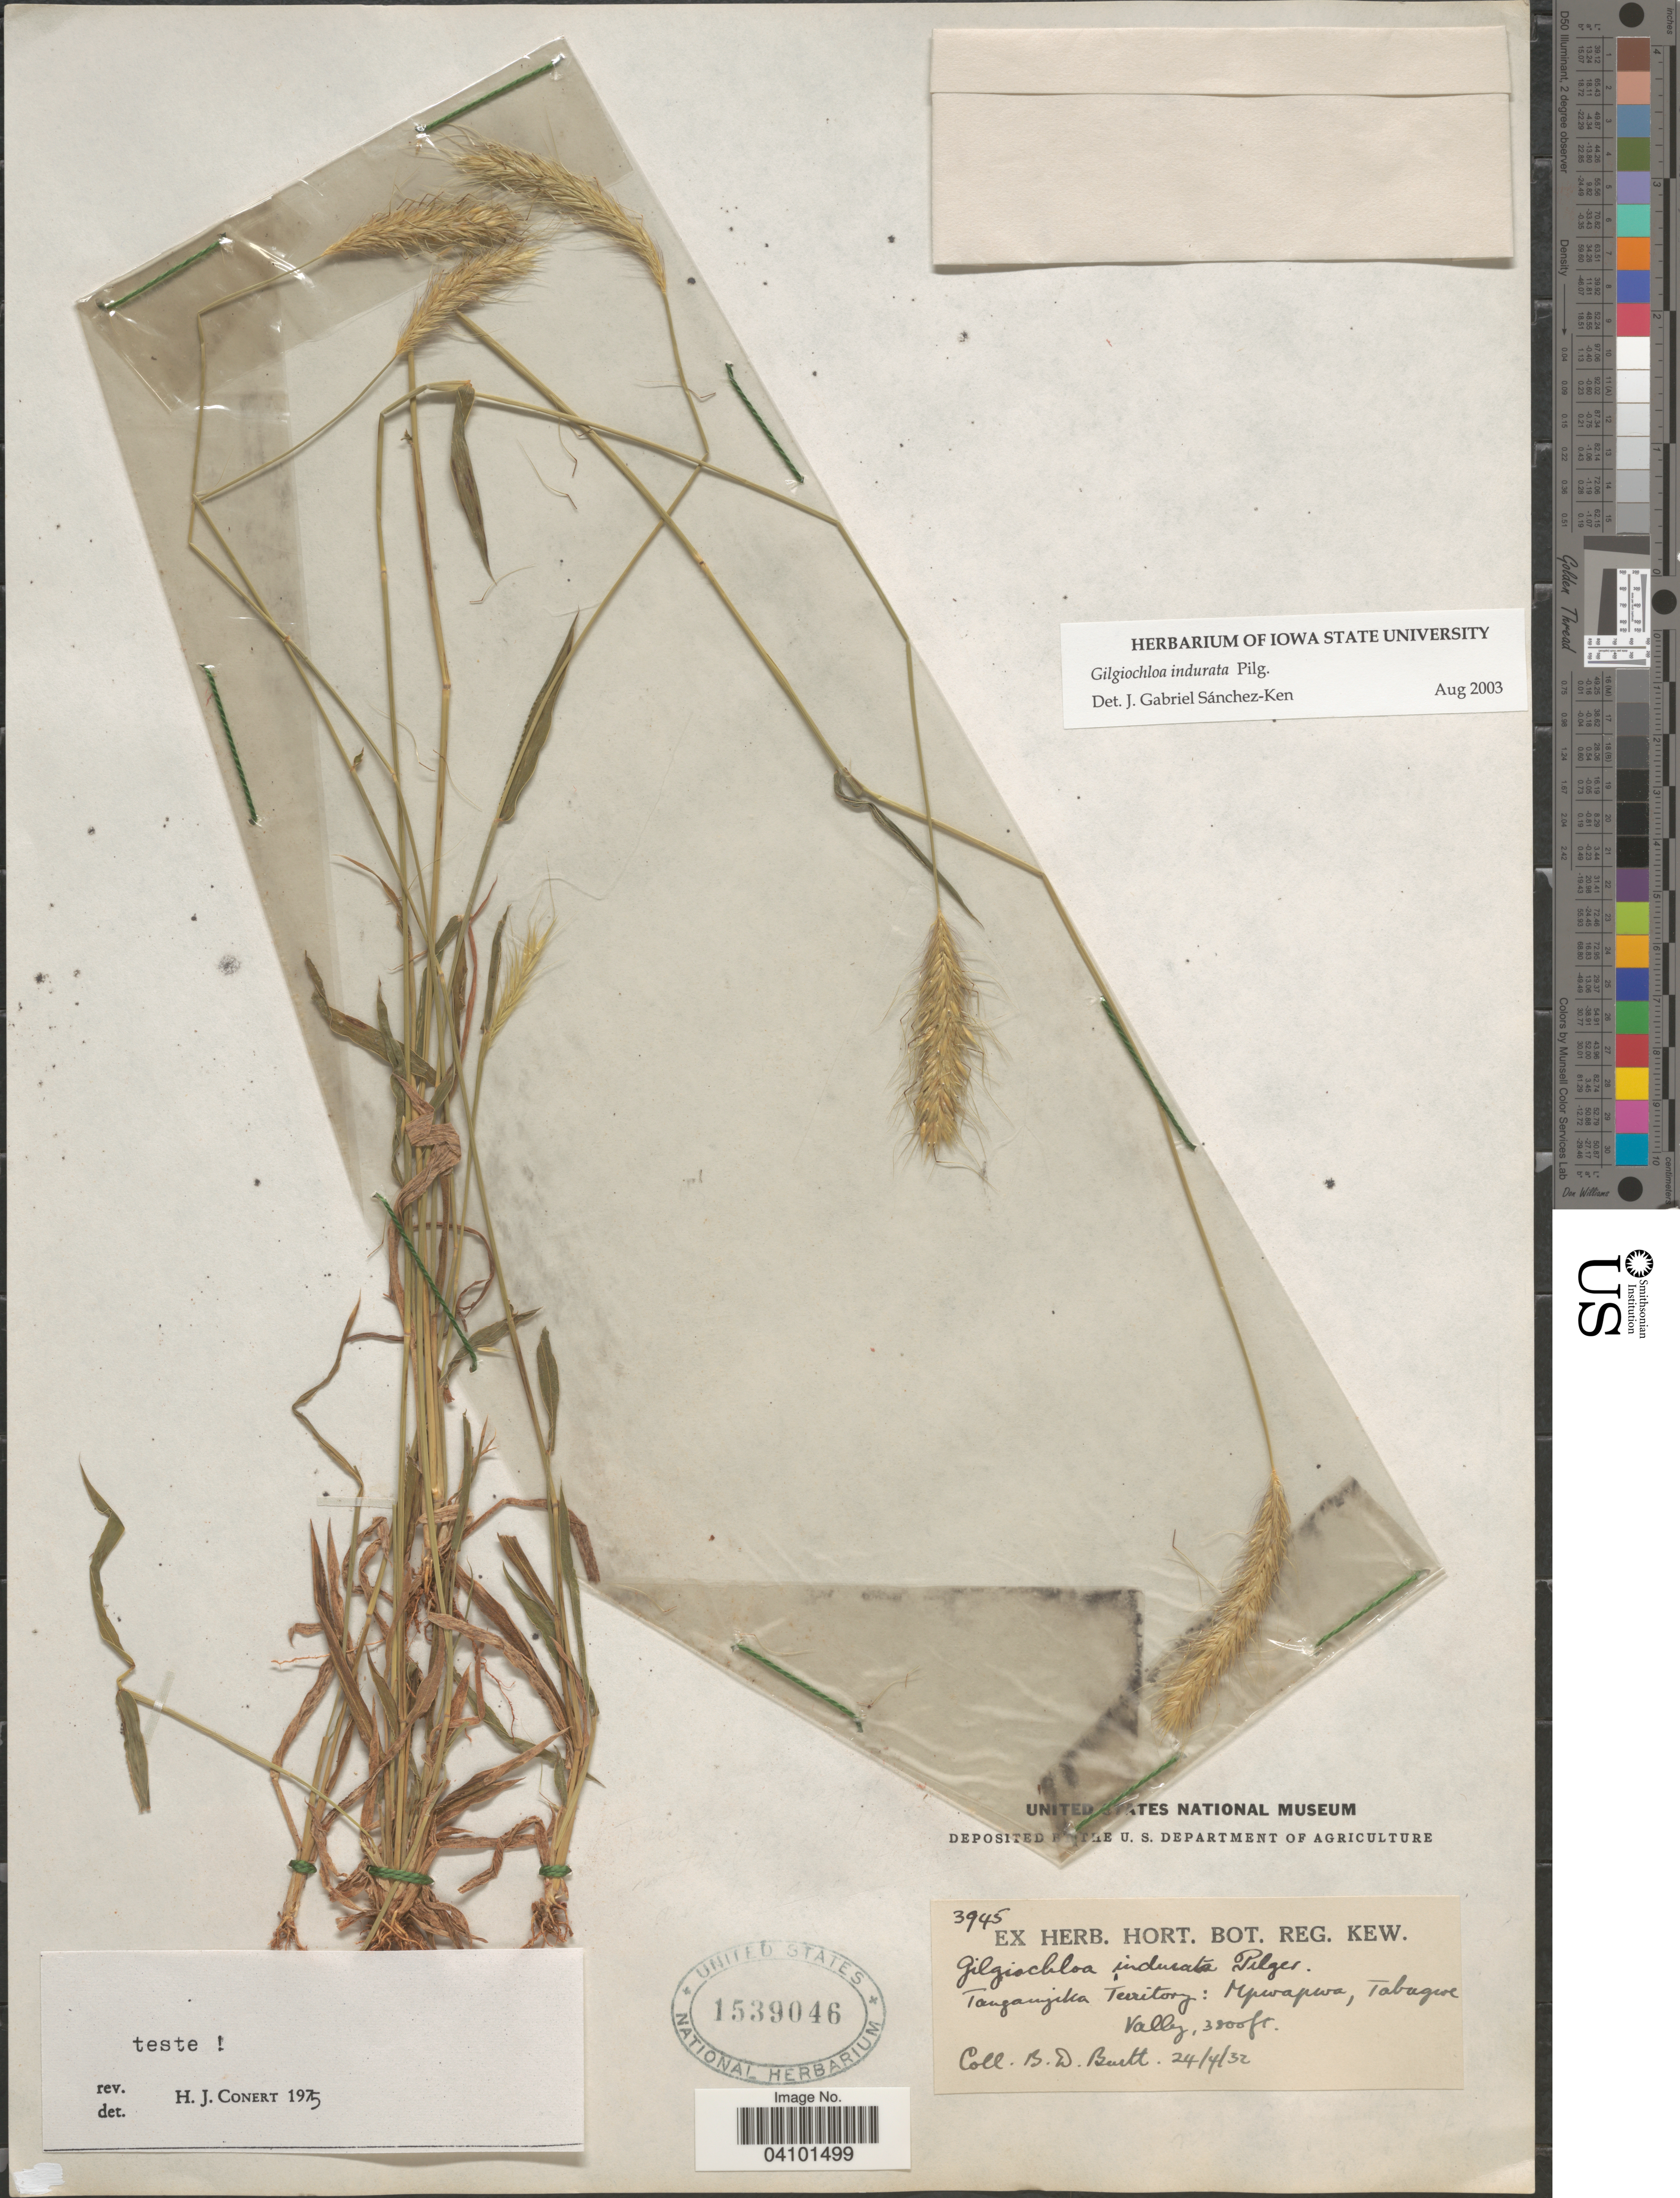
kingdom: Plantae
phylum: Tracheophyta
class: Liliopsida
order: Poales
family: Poaceae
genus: Gilgiochloa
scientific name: Gilgiochloa indurata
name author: Pilg.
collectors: B. D. Burtt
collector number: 3945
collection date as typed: Transcribed d/m/y: 24/4/32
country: Tanzania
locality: Tanganjika Territory: Mpwapwa, Tabagwe Valley.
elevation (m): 1158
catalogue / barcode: US 1539046